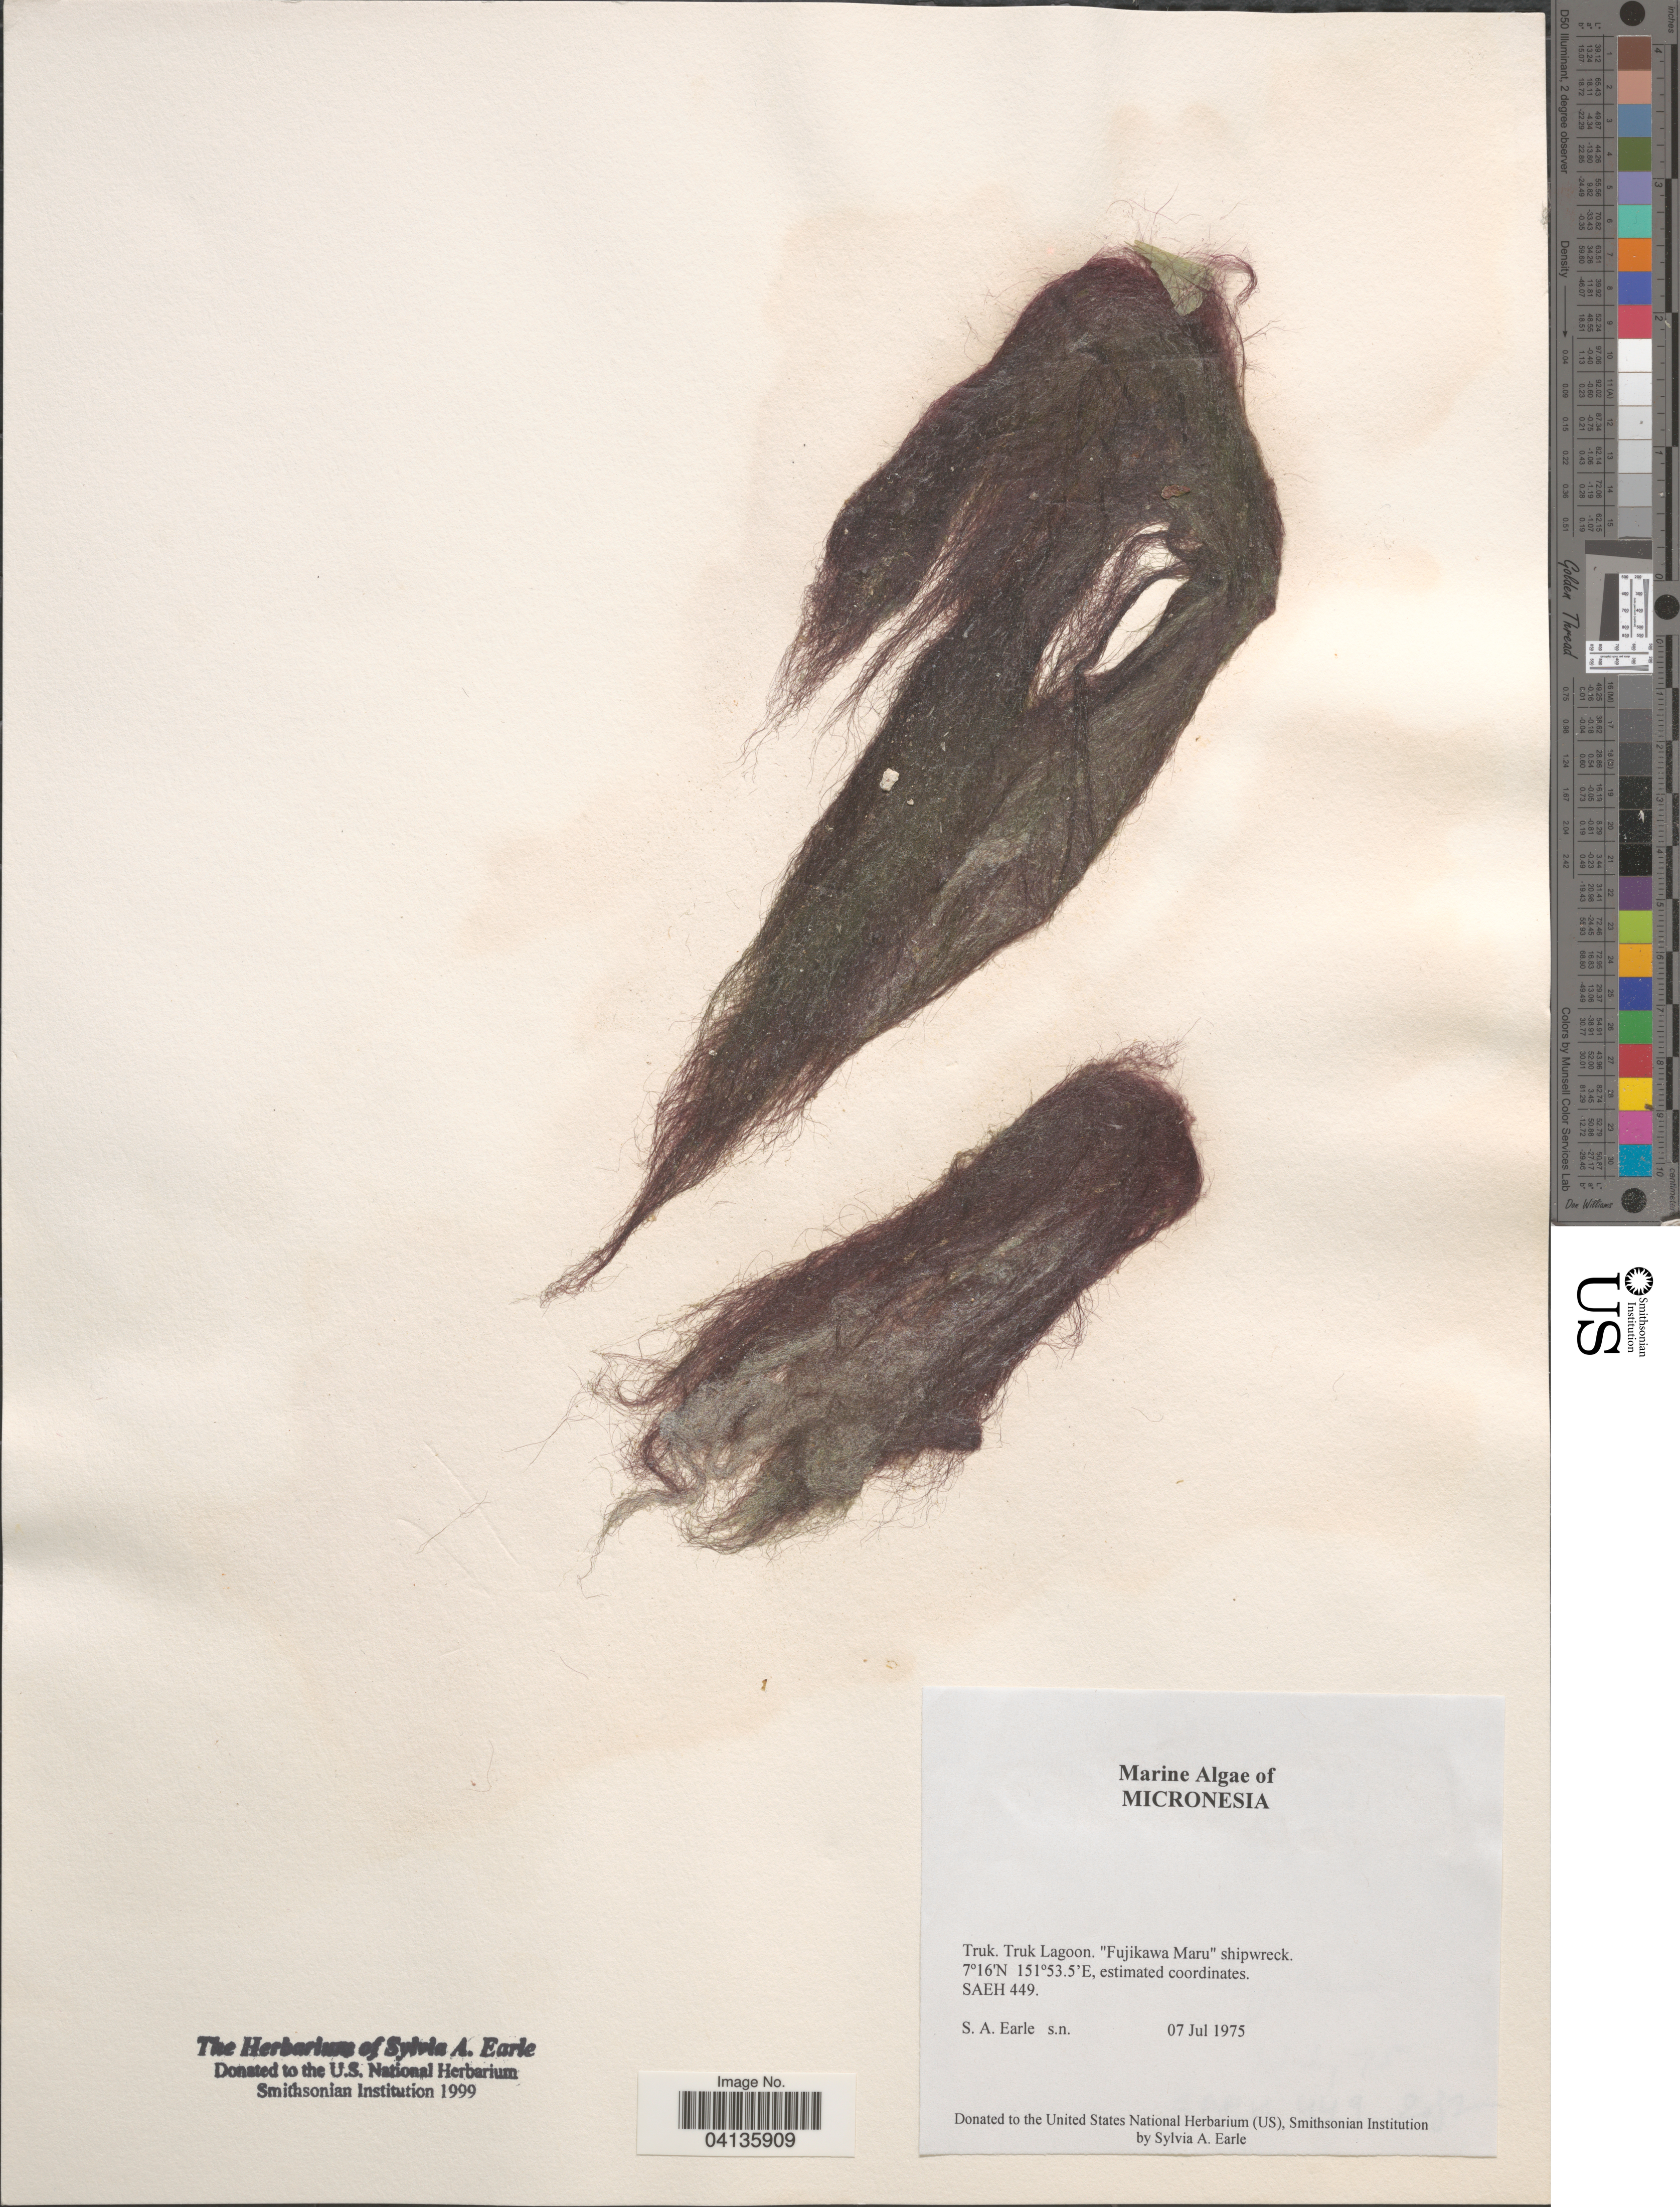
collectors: S. A. Earle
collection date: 1975-07-07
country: Micronesia, Federated States of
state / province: Truk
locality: Micronesia. Truk Lagoon. "Fujikawa Maru" shipwreck. SAEH 449.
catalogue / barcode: US 238736